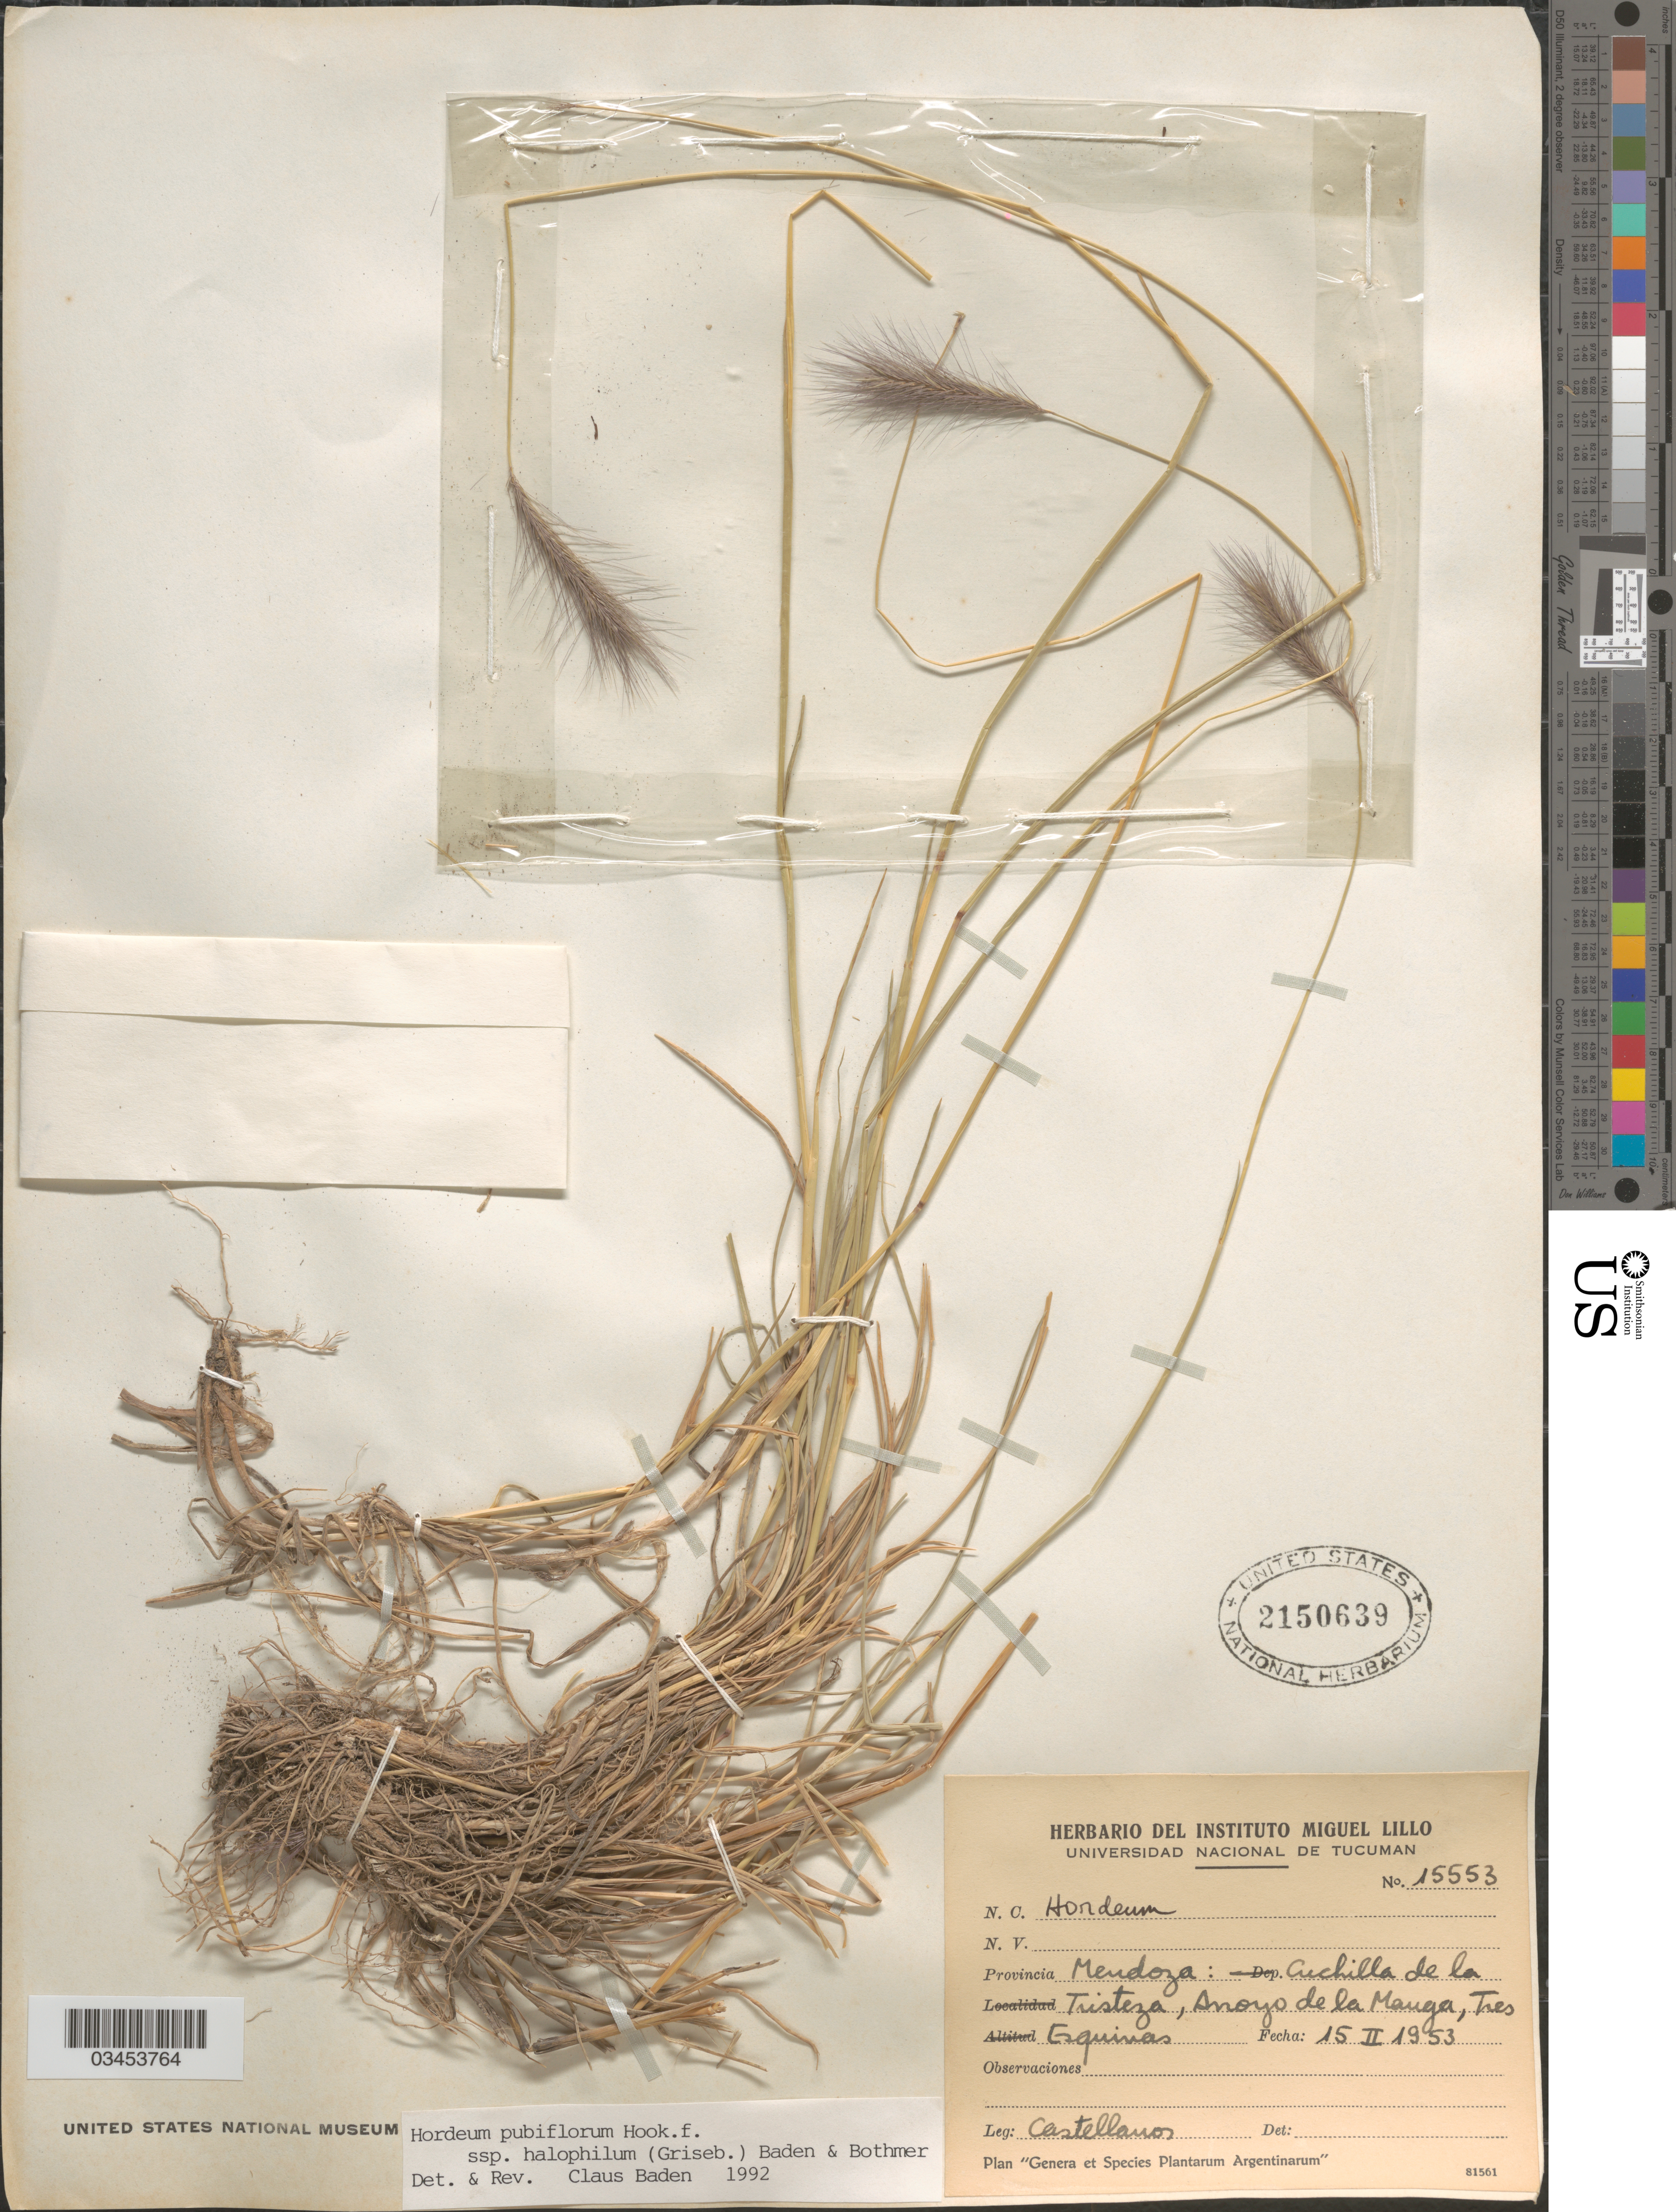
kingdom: Plantae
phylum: Tracheophyta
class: Liliopsida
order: Poales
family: Poaceae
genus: Hordeum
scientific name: Hordeum pubiflorum subsp. halophilum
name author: Hook. f.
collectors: -- Castellanos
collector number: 15553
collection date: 1953-02-15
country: Argentina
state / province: Mendoza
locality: Cuchilla de la Tristeza, Arroyo de la Manga, Tres Esquinas.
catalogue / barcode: US 2150639